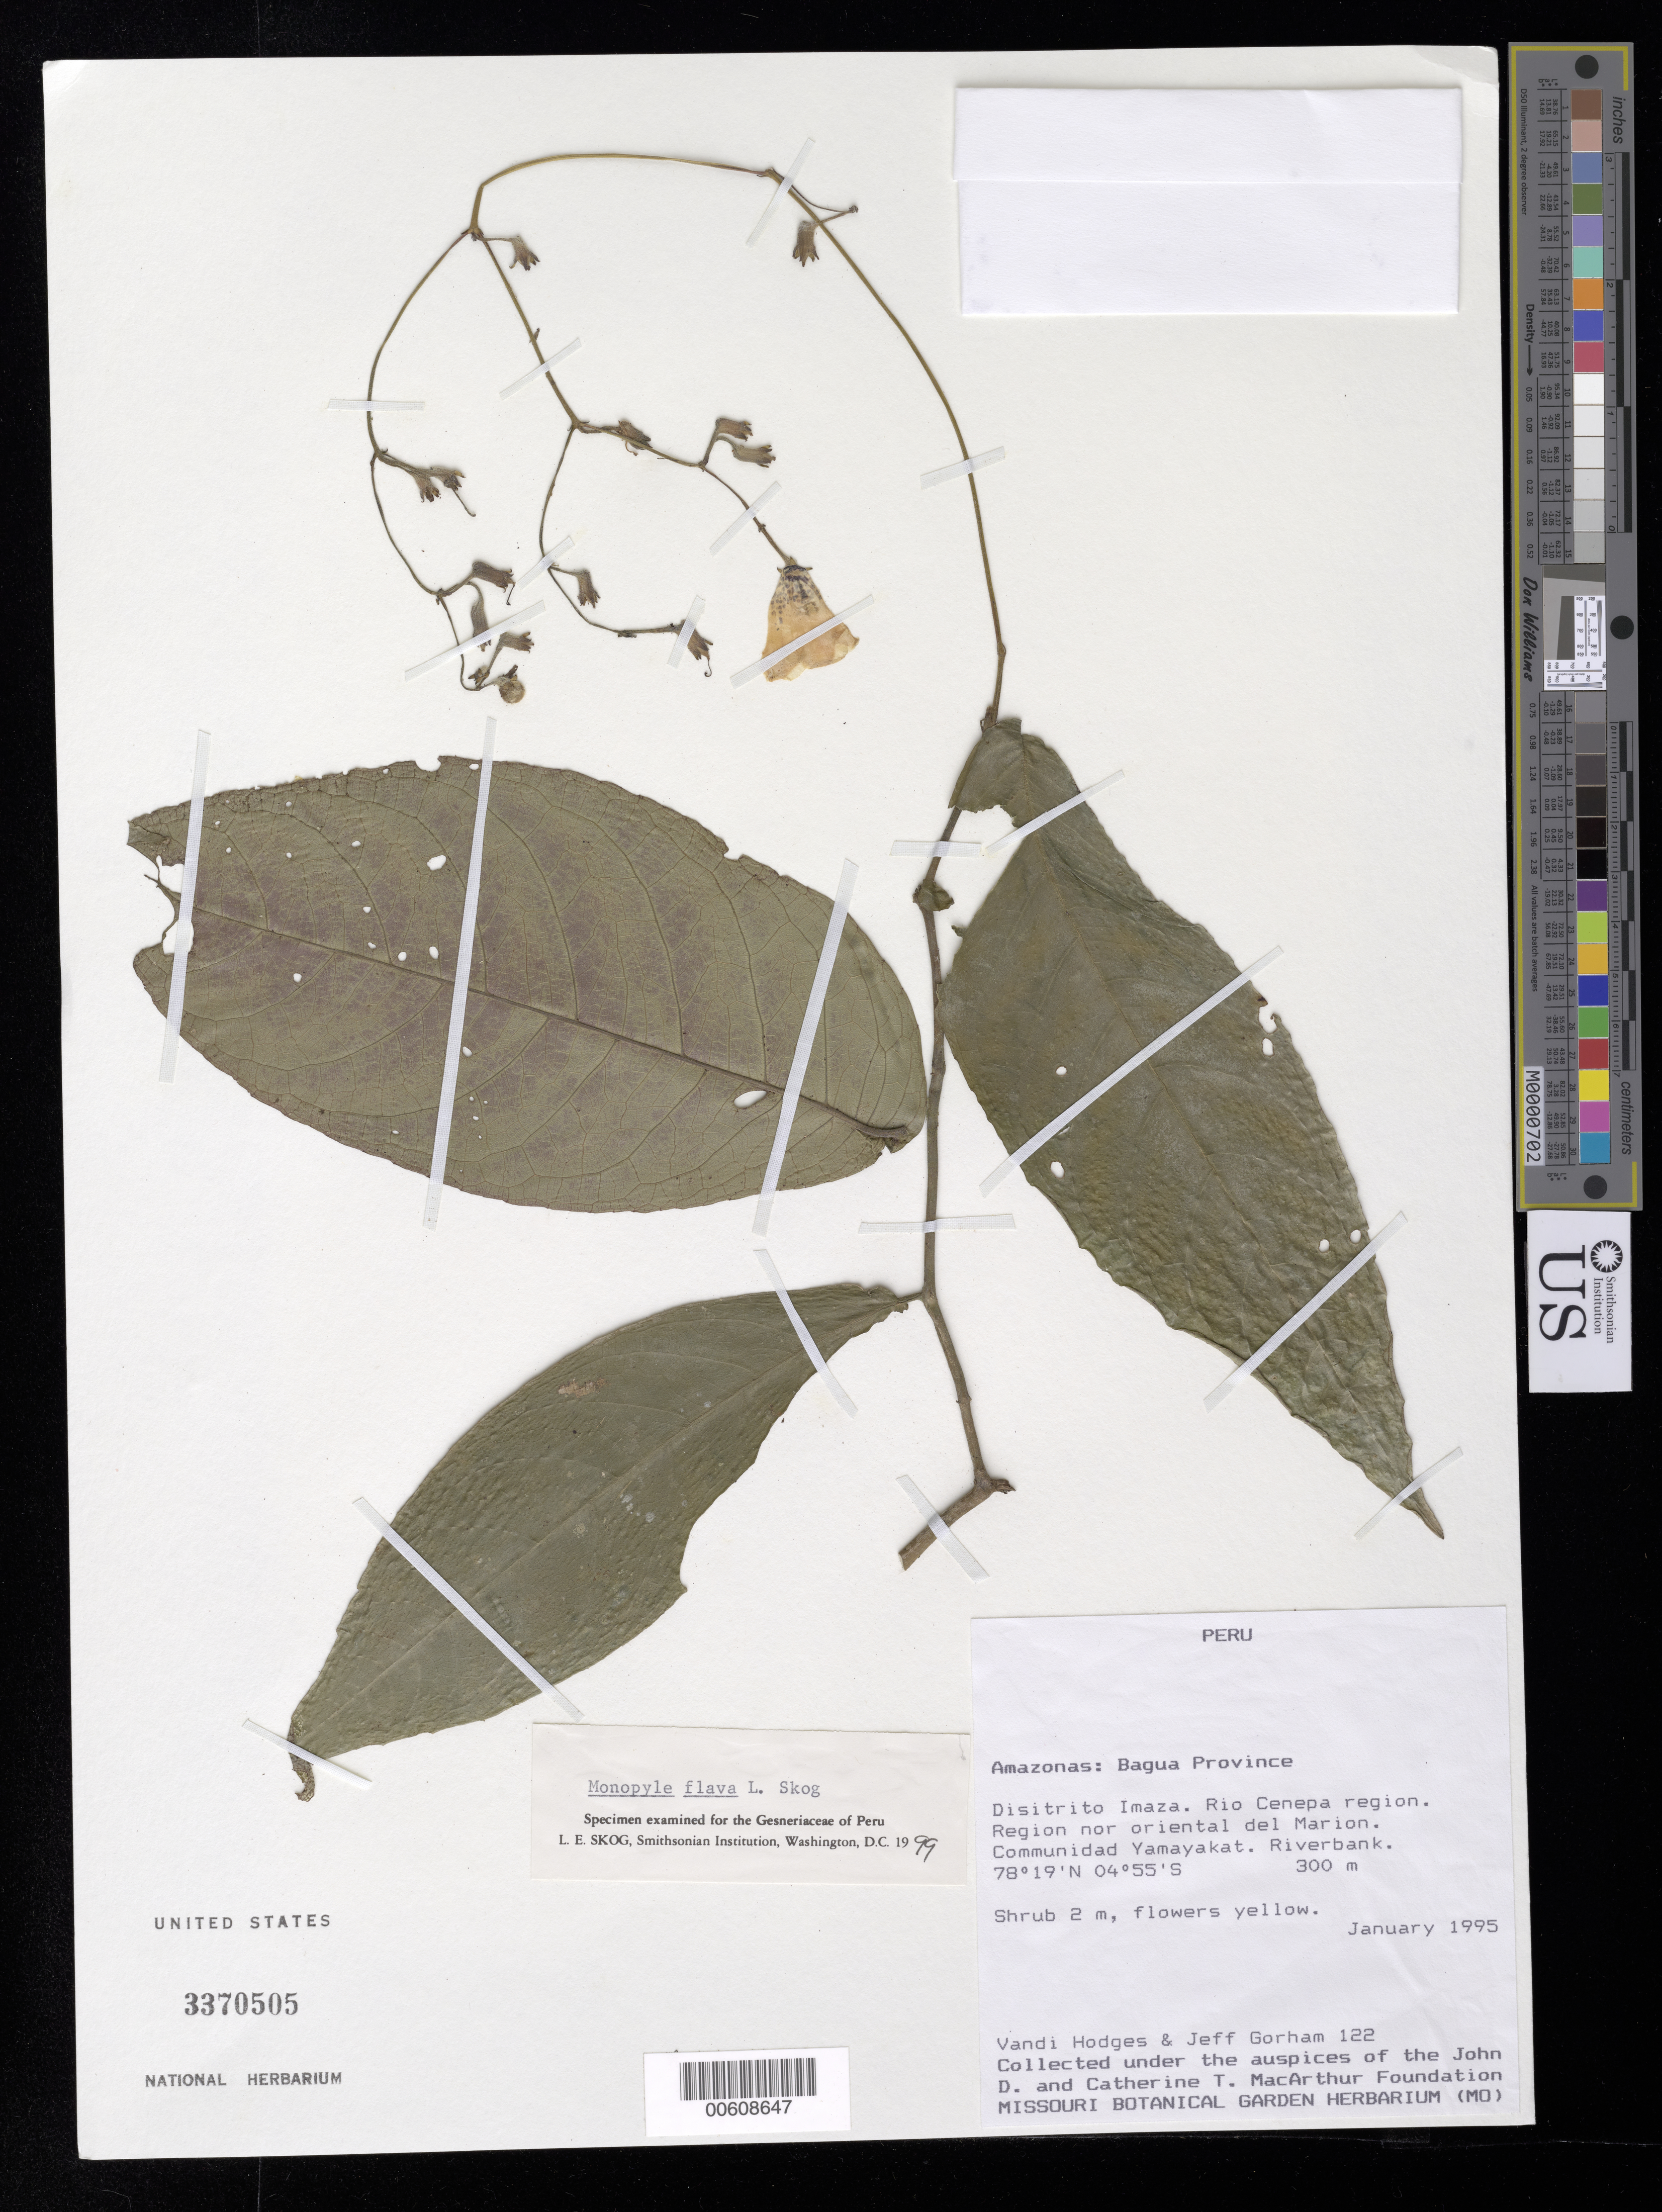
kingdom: Plantae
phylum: Tracheophyta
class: Magnoliopsida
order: Lamiales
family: Gesneriaceae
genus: Monopyle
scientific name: Monopyle flava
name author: L.E. Skog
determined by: Skog, Laurence E.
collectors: V. Hodges & J. Gorham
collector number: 122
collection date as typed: Jan 1995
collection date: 1995-01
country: Peru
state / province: Amazonas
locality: Prov. Bagua, dtto. Imaza; Rio Cenepa region, region nor oriental del Marion, communidad Yamayakat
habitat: Riverbank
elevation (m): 300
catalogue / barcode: US 3370505